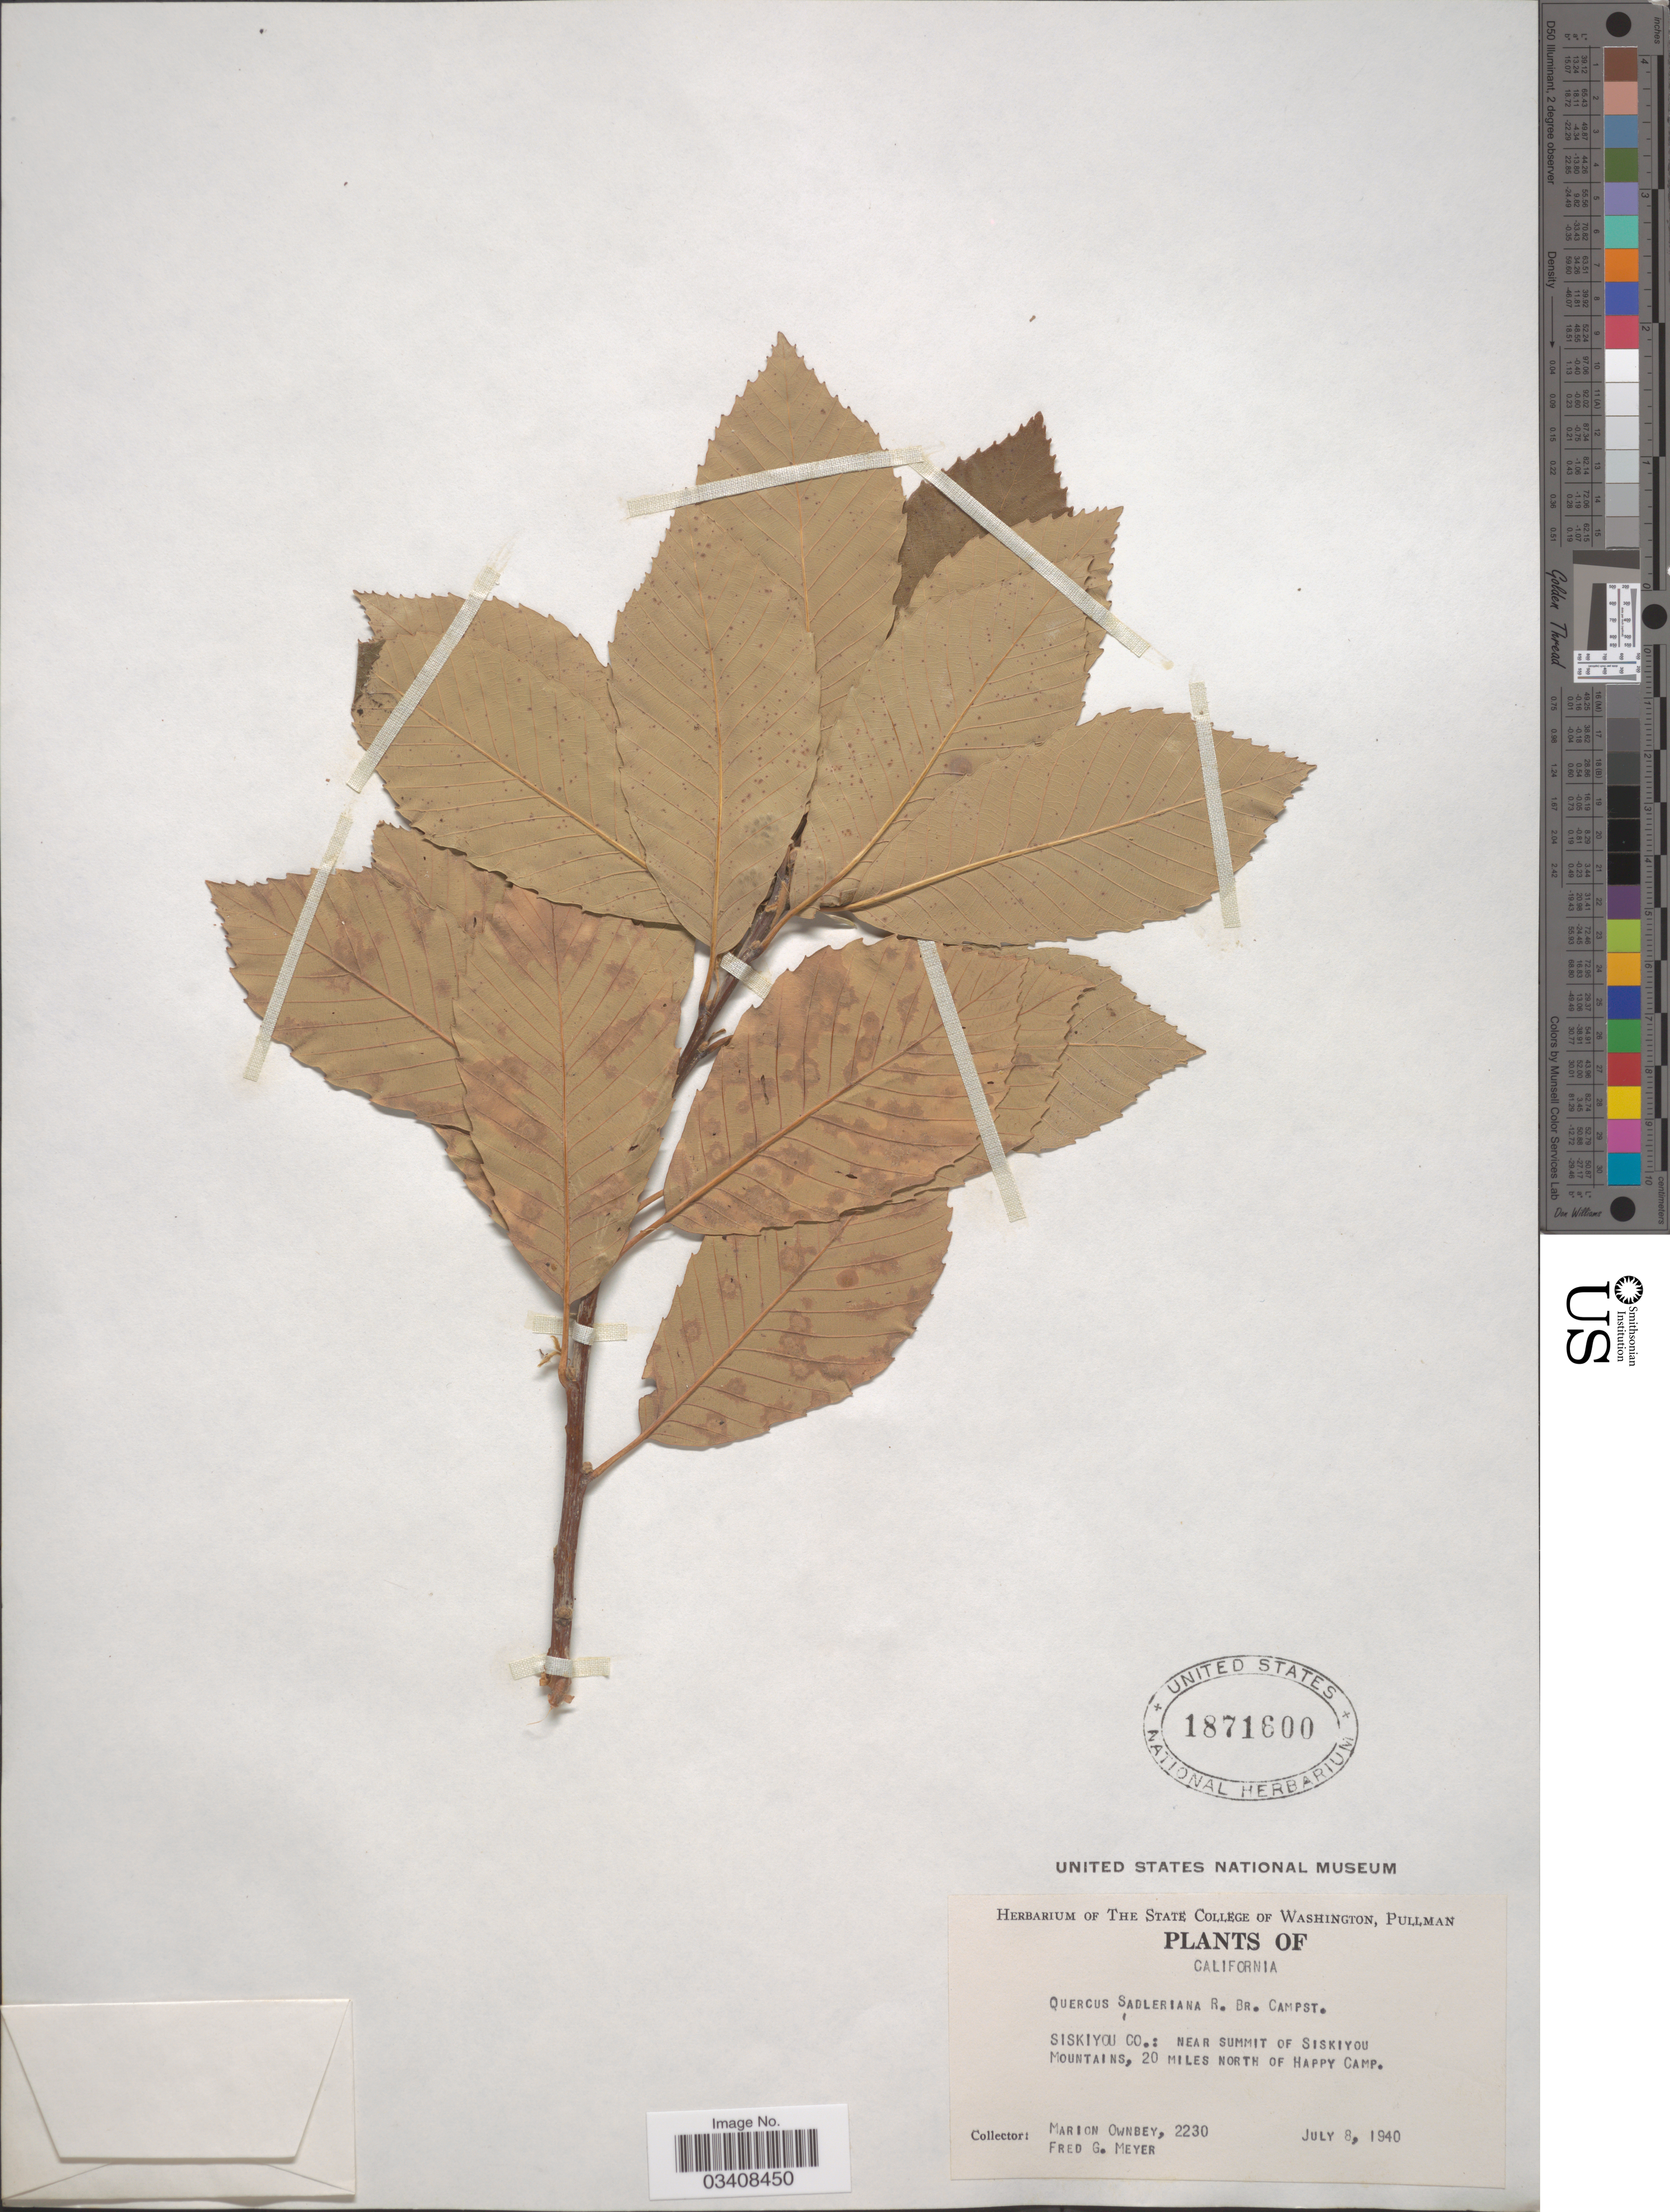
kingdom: Plantae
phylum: Tracheophyta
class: Magnoliopsida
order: Fagales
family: Fagaceae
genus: Quercus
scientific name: Quercus sadleriana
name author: R. Br.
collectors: M. Ownbey & F. Meyer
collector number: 2230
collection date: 1940-07-08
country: United States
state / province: California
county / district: Siskiyou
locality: Sisikyou Co.: near summit of Siskiyou Mountains, 20 miles north of Happy Camp.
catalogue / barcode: US 1871600